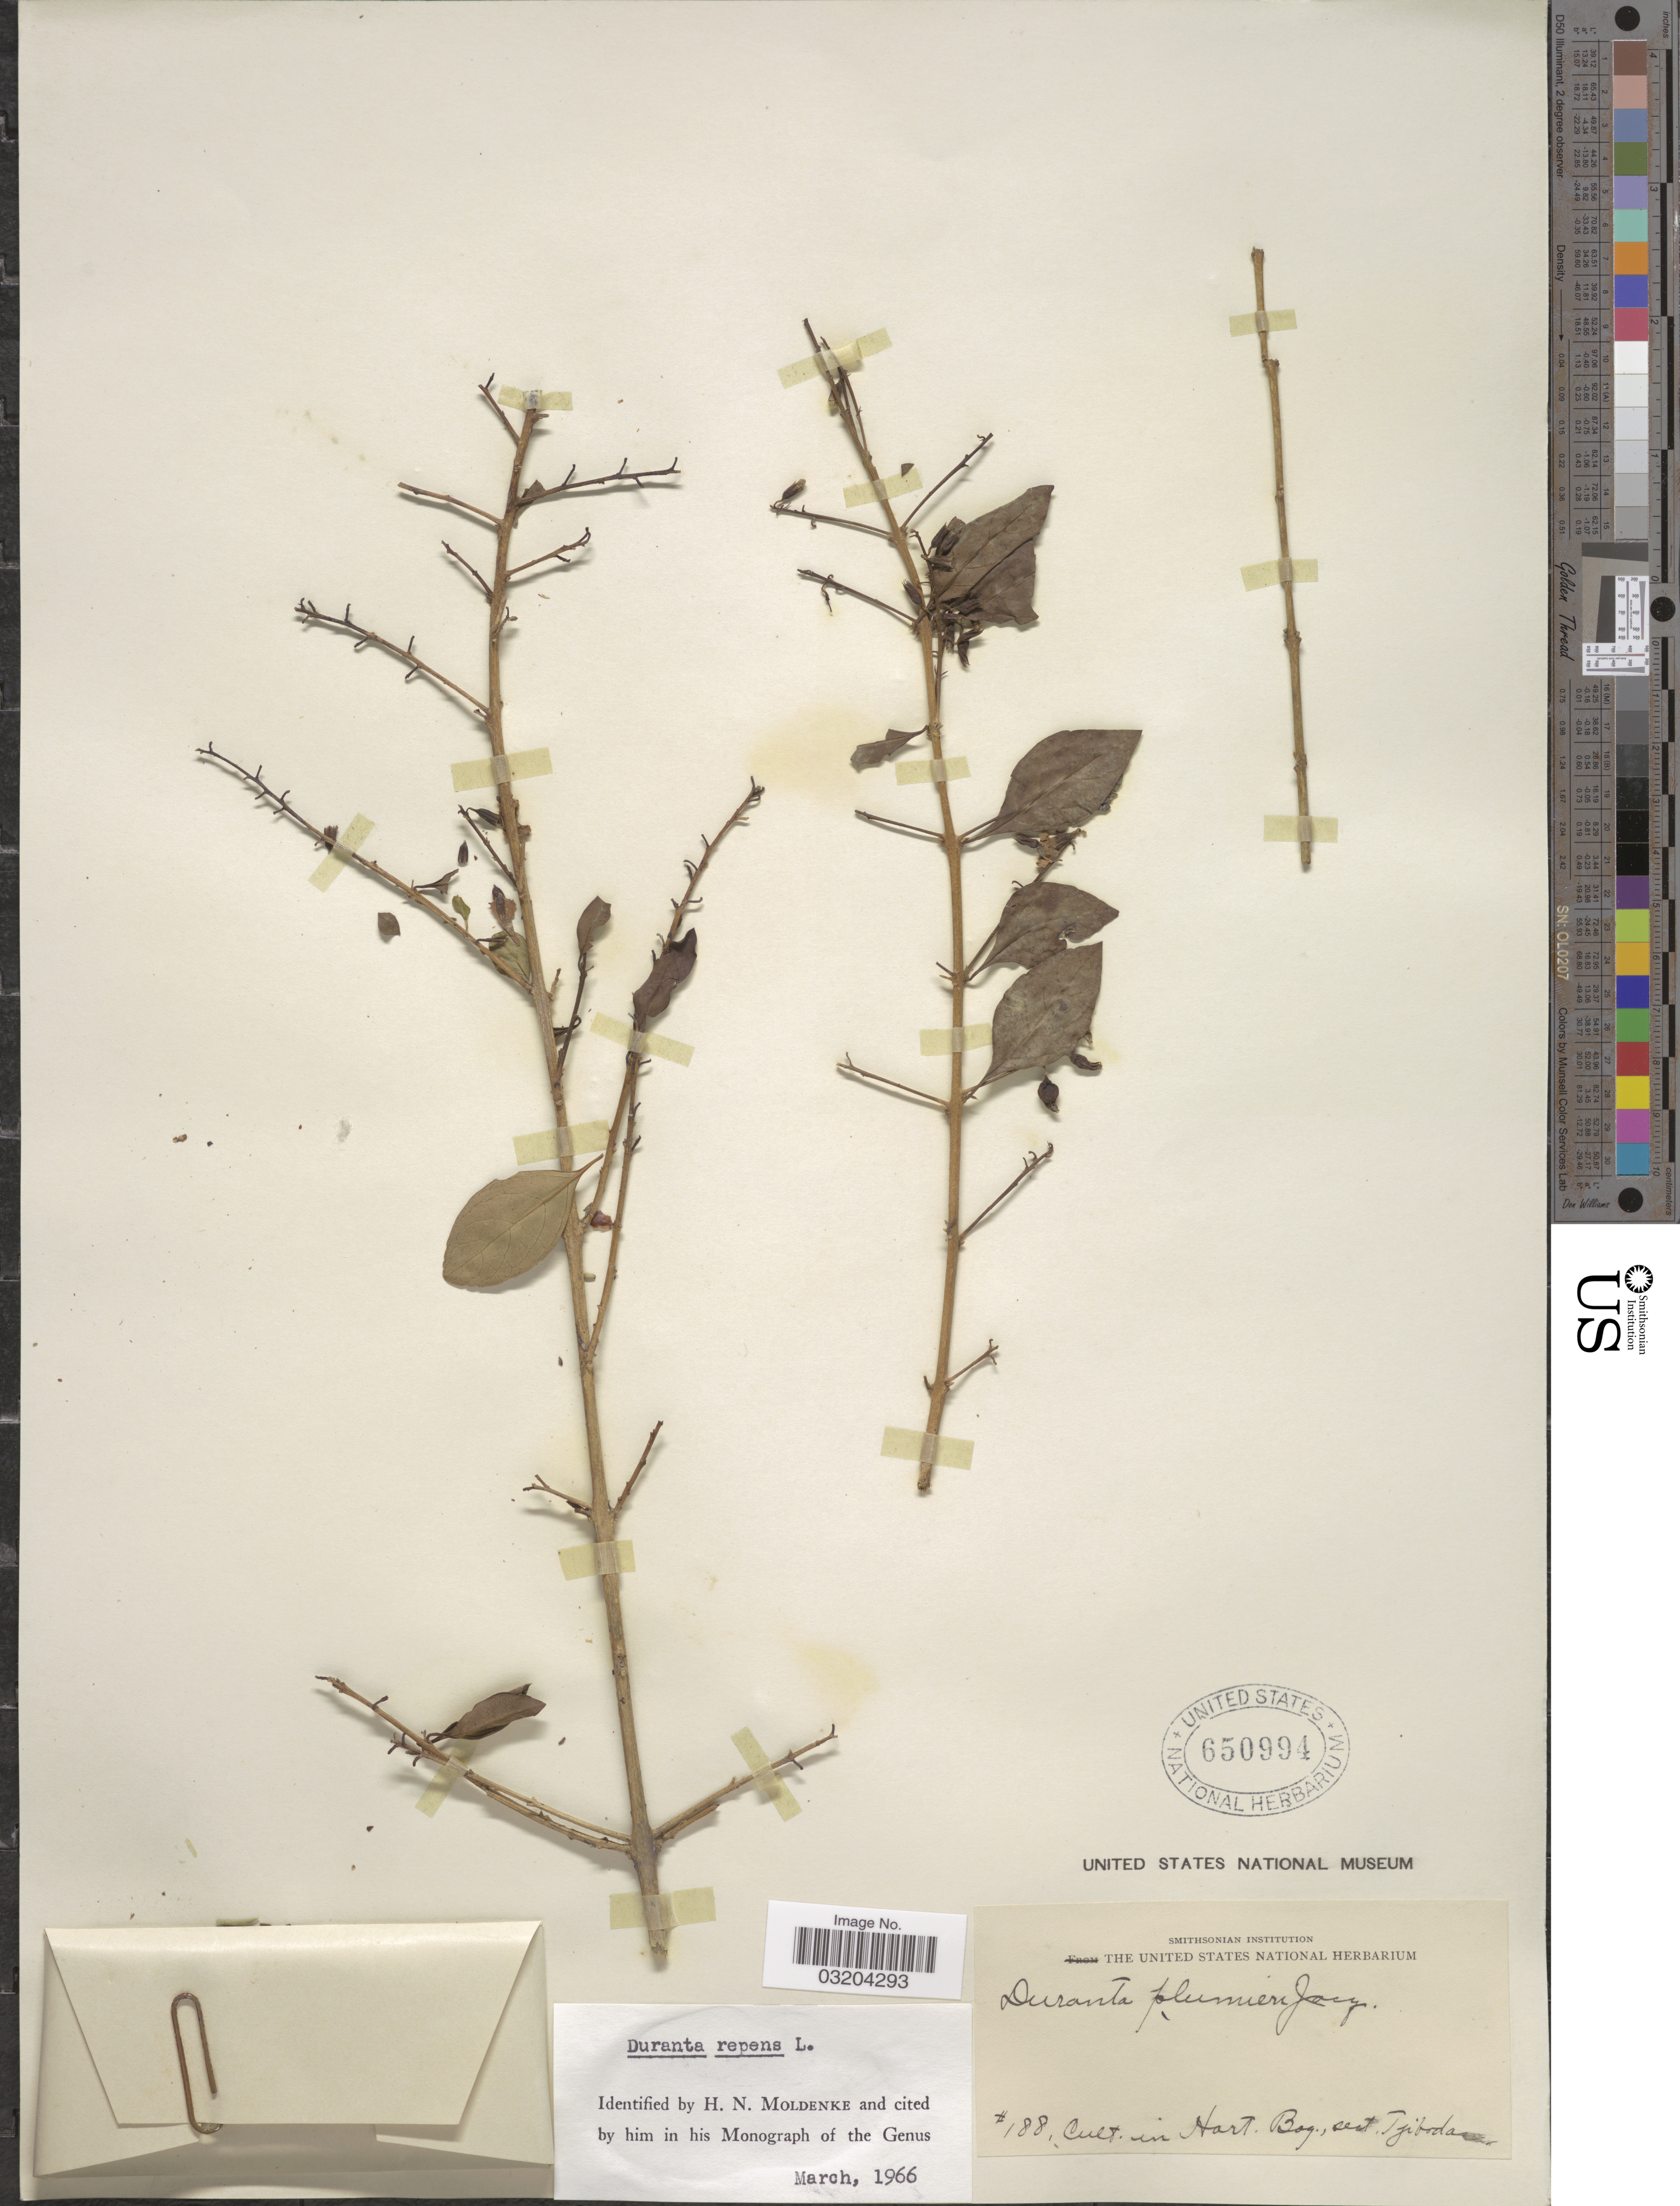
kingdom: Plantae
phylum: Tracheophyta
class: Magnoliopsida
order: Lamiales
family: Verbenaceae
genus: Duranta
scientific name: Duranta erecta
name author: L.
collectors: ex herb. United States National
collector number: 188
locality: Hort. Bog., sect. Tjibodas.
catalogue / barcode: US 650994